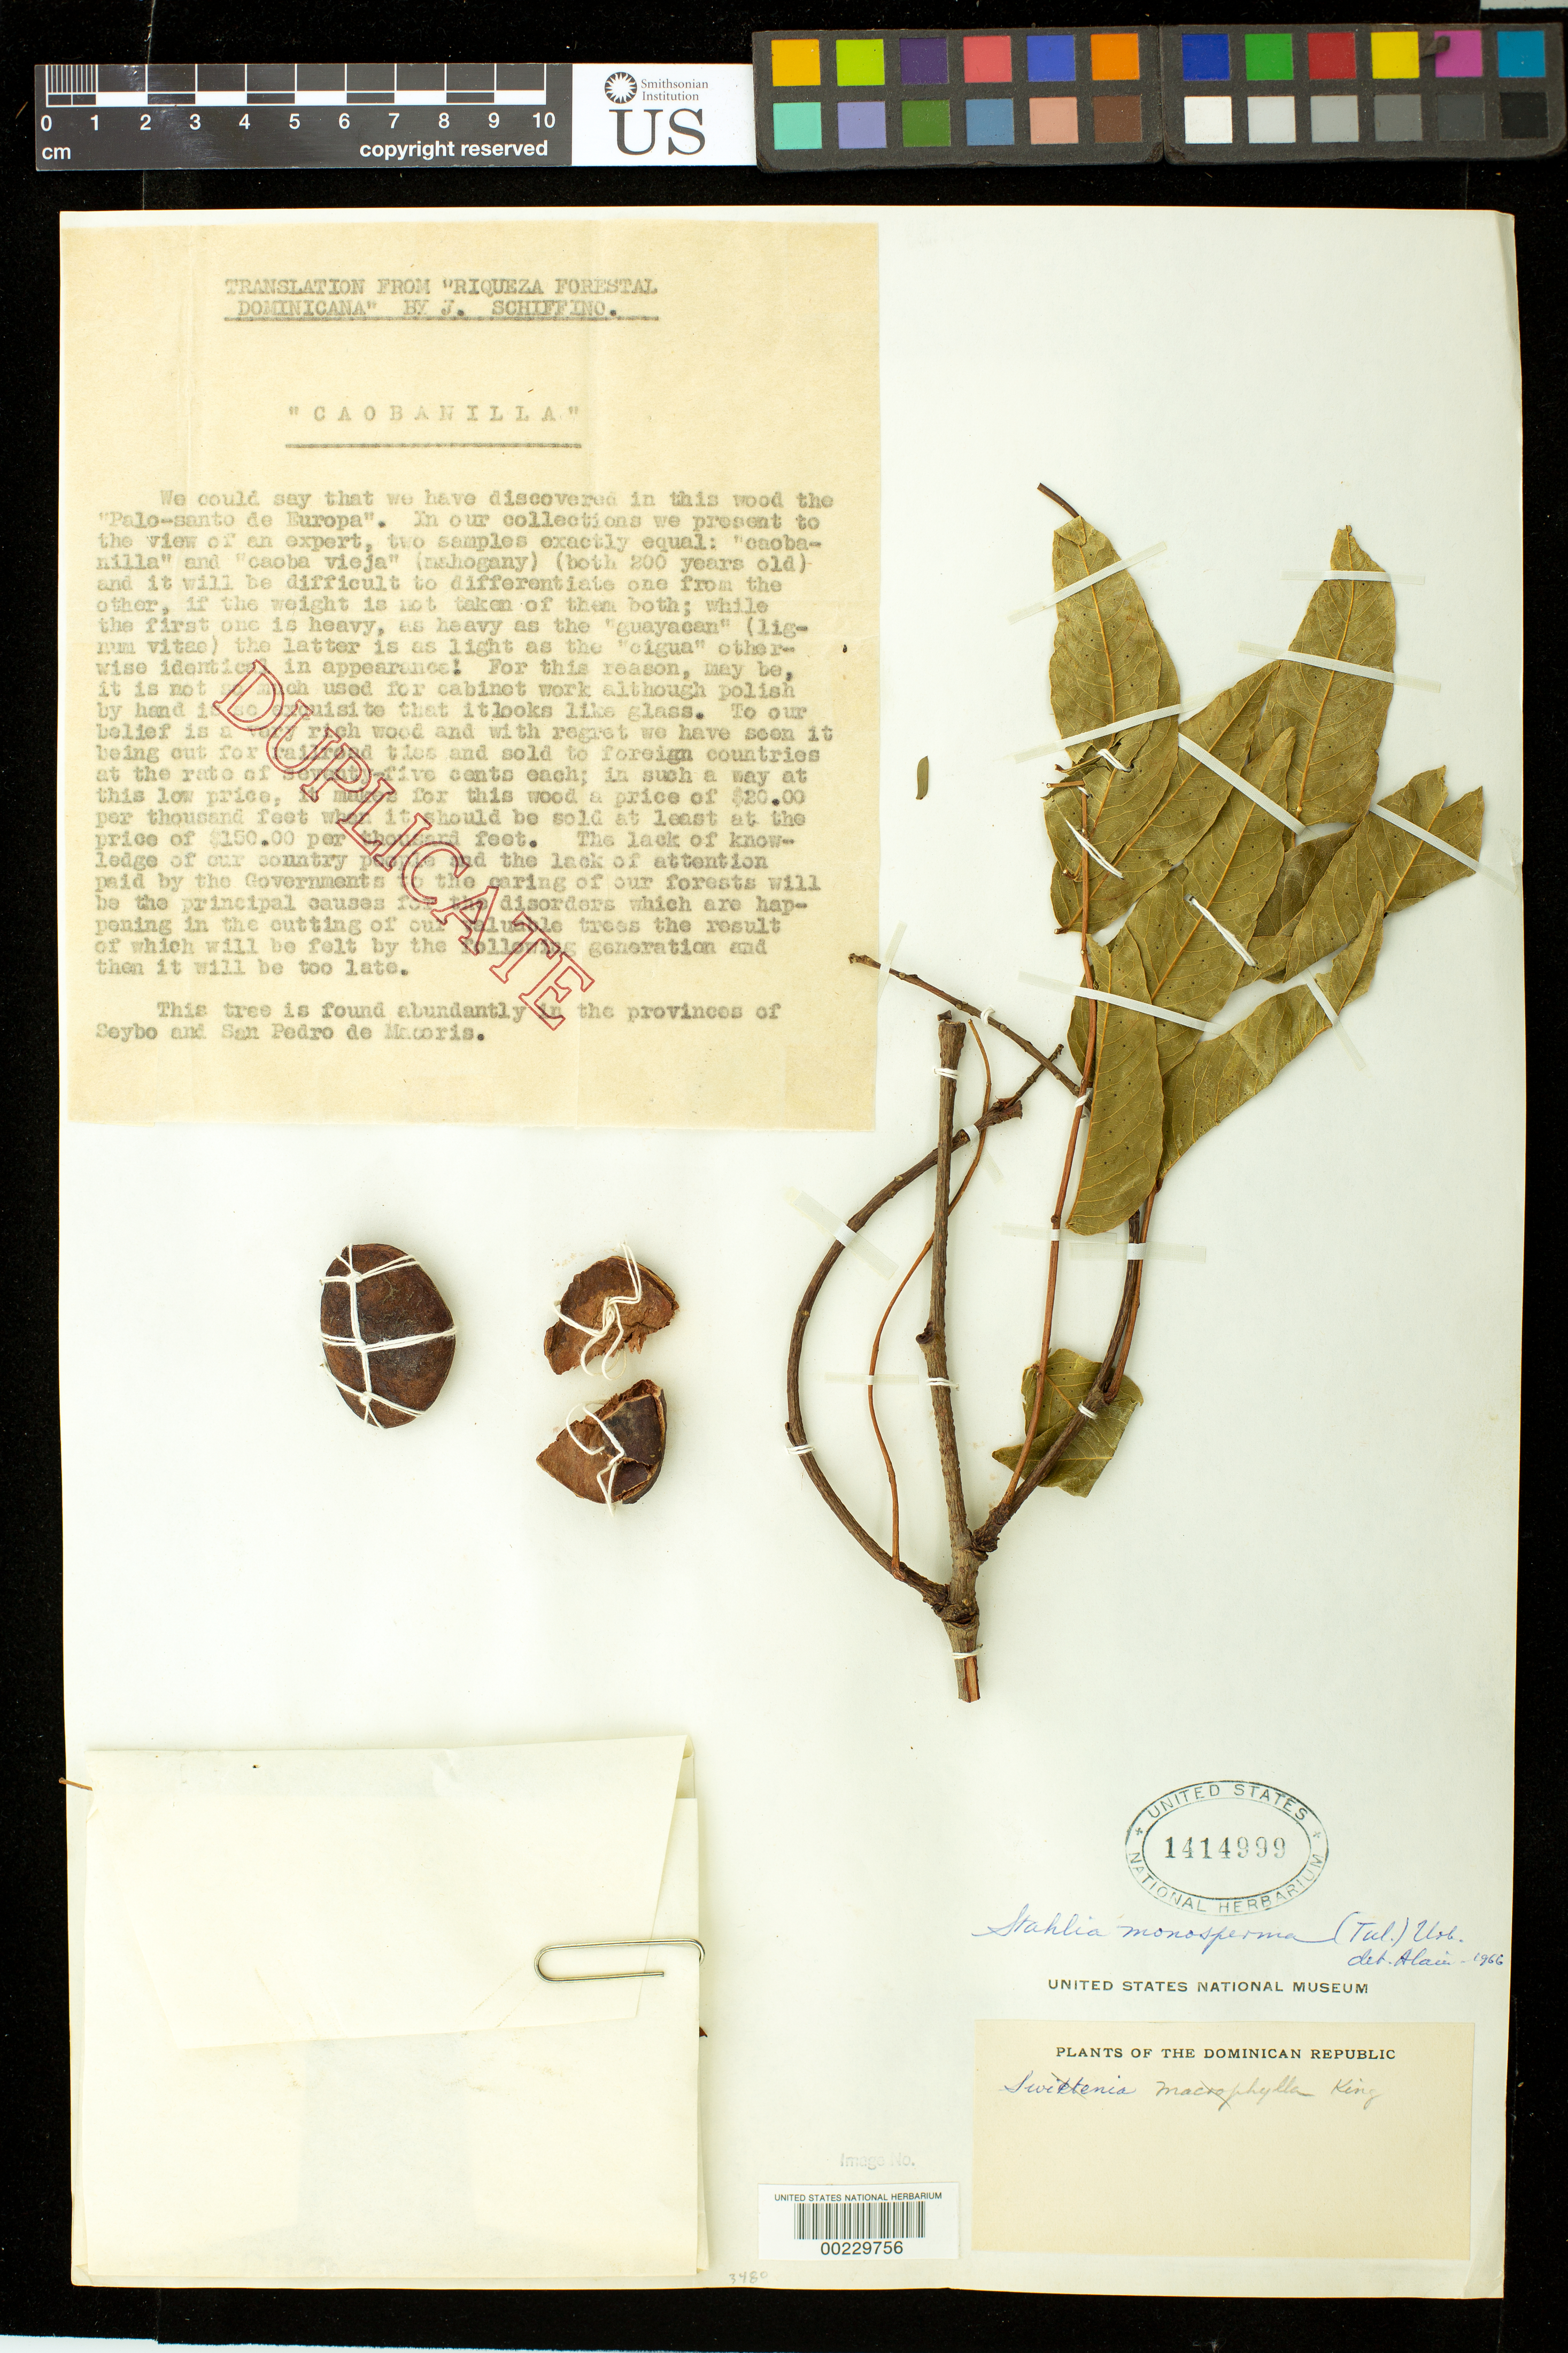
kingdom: Plantae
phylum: Tracheophyta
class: Magnoliopsida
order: Fabales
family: Fabaceae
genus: Libidibia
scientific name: Libidibia monosperma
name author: (Tul.) Gagnon & G.P. Lewis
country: Dominican Republic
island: Hispaniola Island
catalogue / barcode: US 1414999